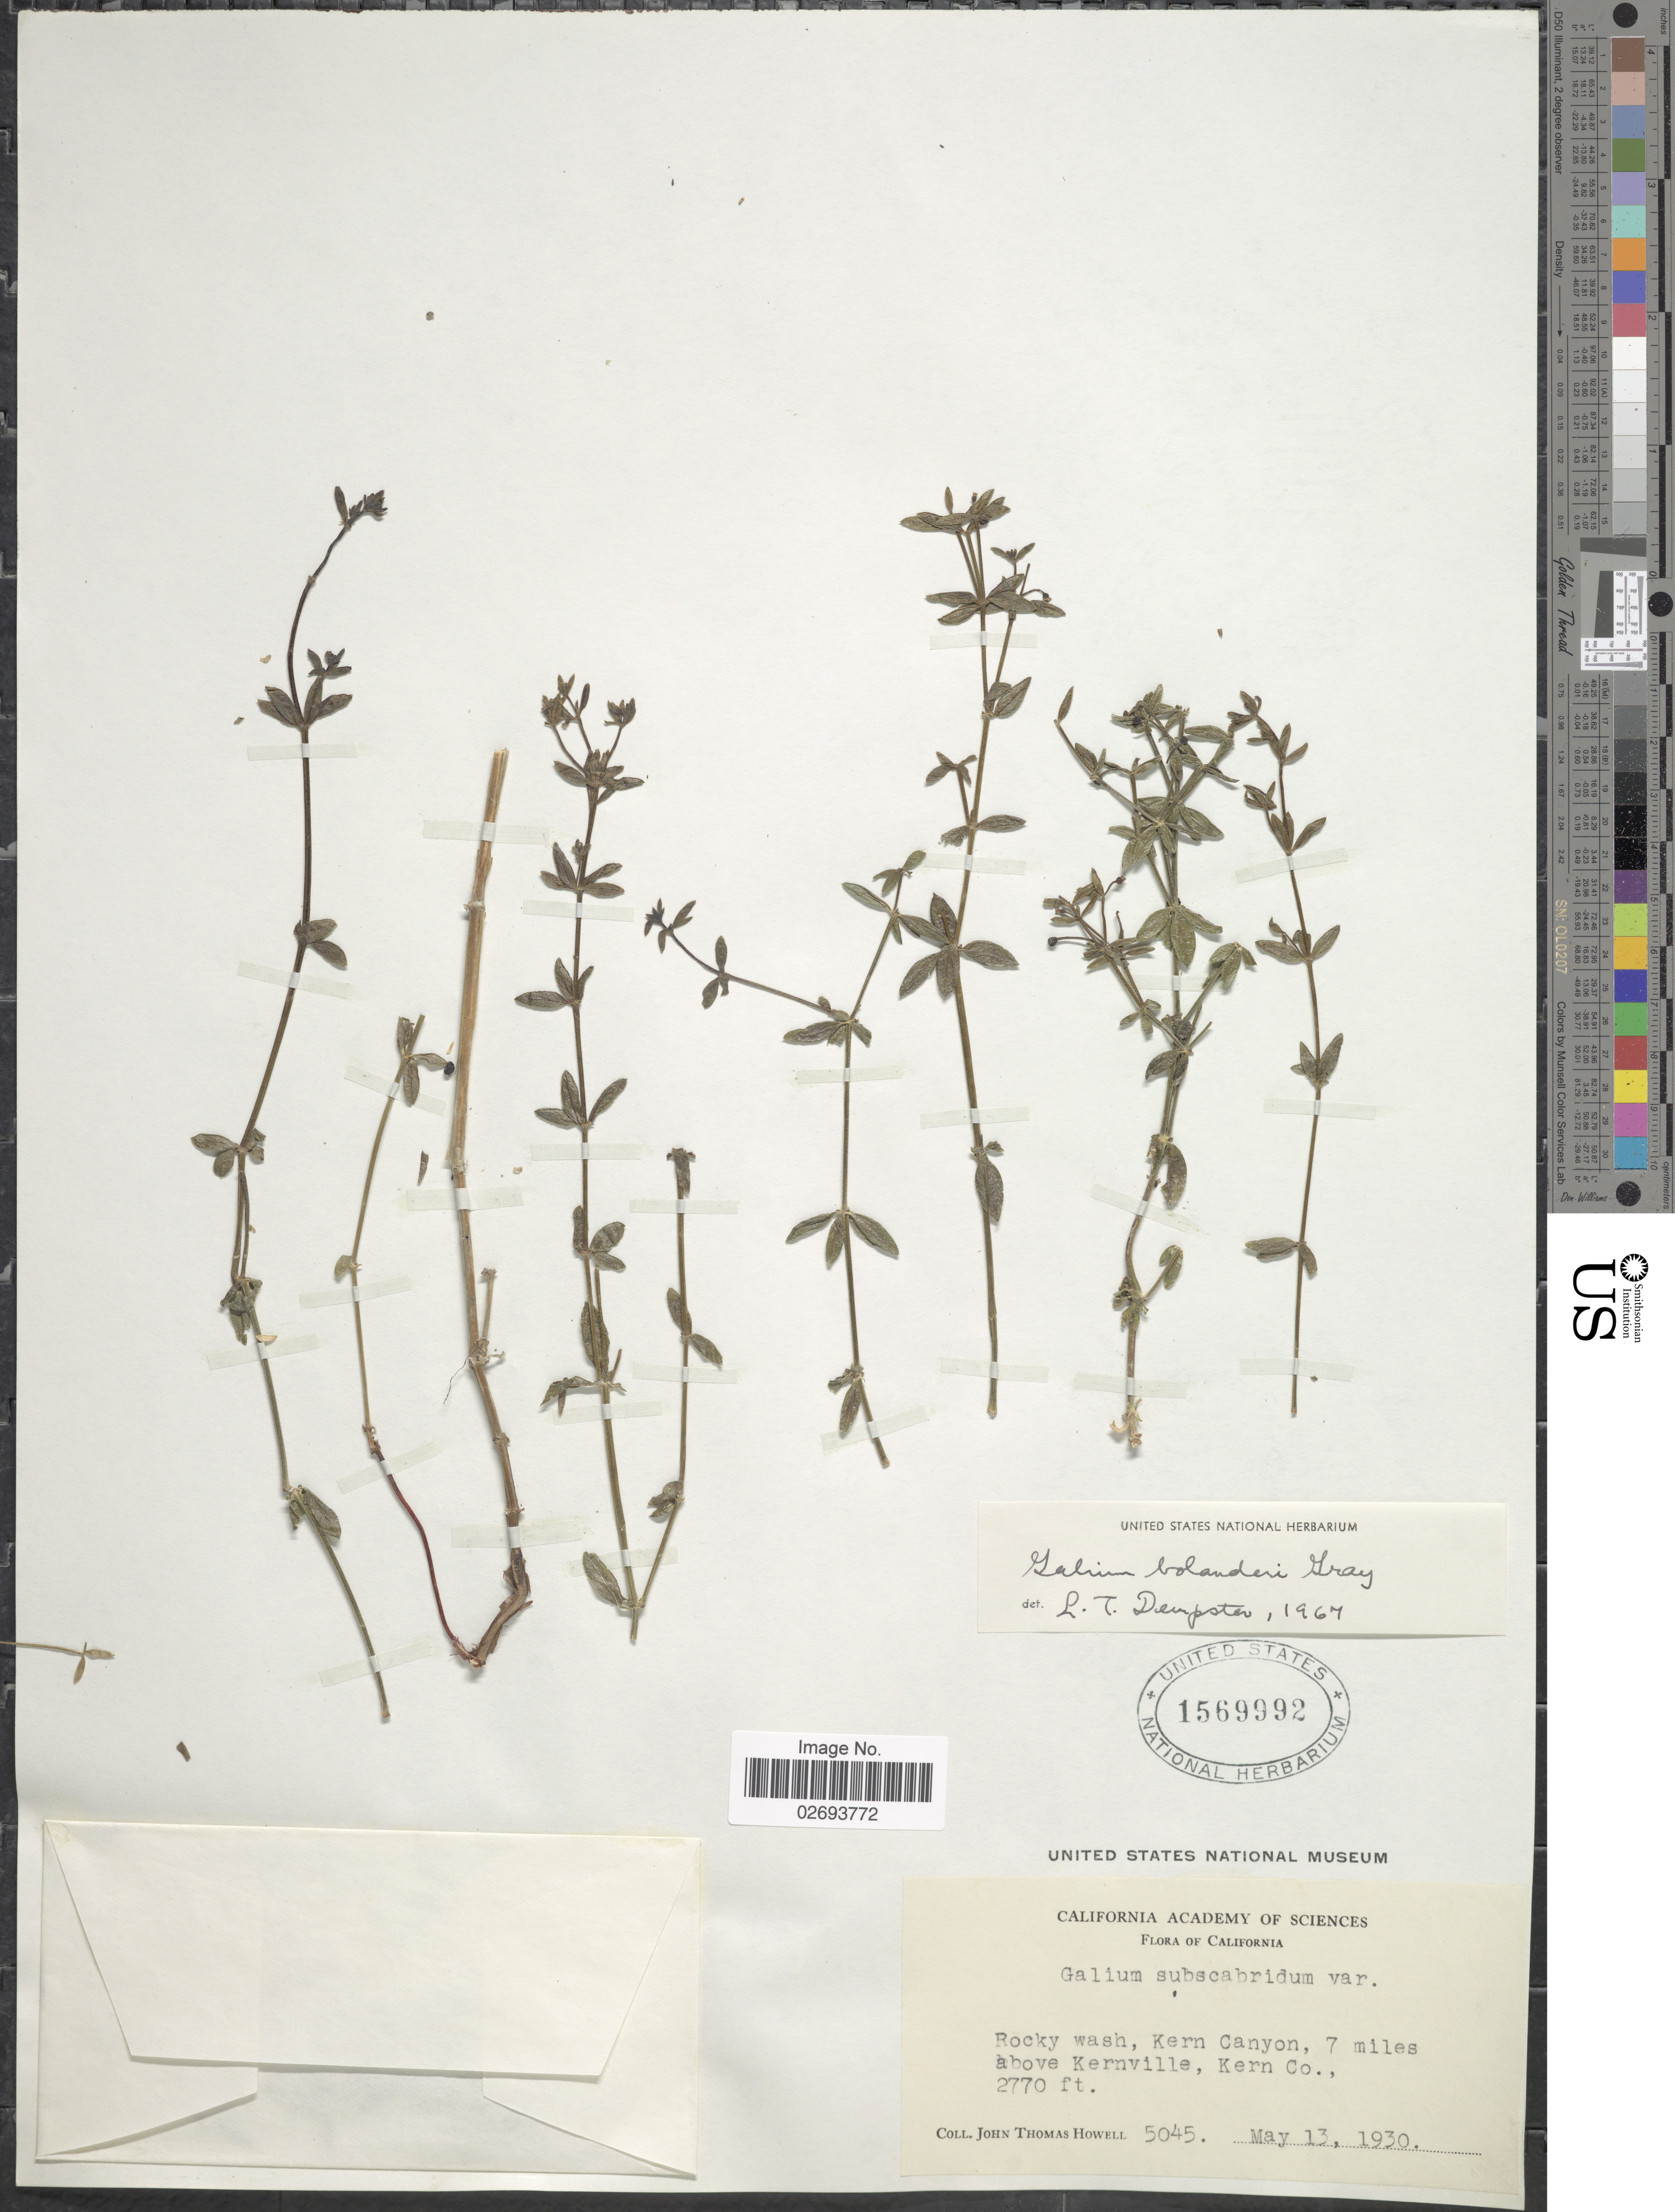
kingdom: Plantae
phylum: Tracheophyta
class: Magnoliopsida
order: Gentianales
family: Rubiaceae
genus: Galium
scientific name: Galium subscabridum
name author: W. Wight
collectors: J. T. Howell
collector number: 5045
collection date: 1930-05-13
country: United States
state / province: California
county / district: Kern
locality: Rocky wash, Kern Canyon, 7 miles above Kernville, Kern Co.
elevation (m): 844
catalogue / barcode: US 1569992